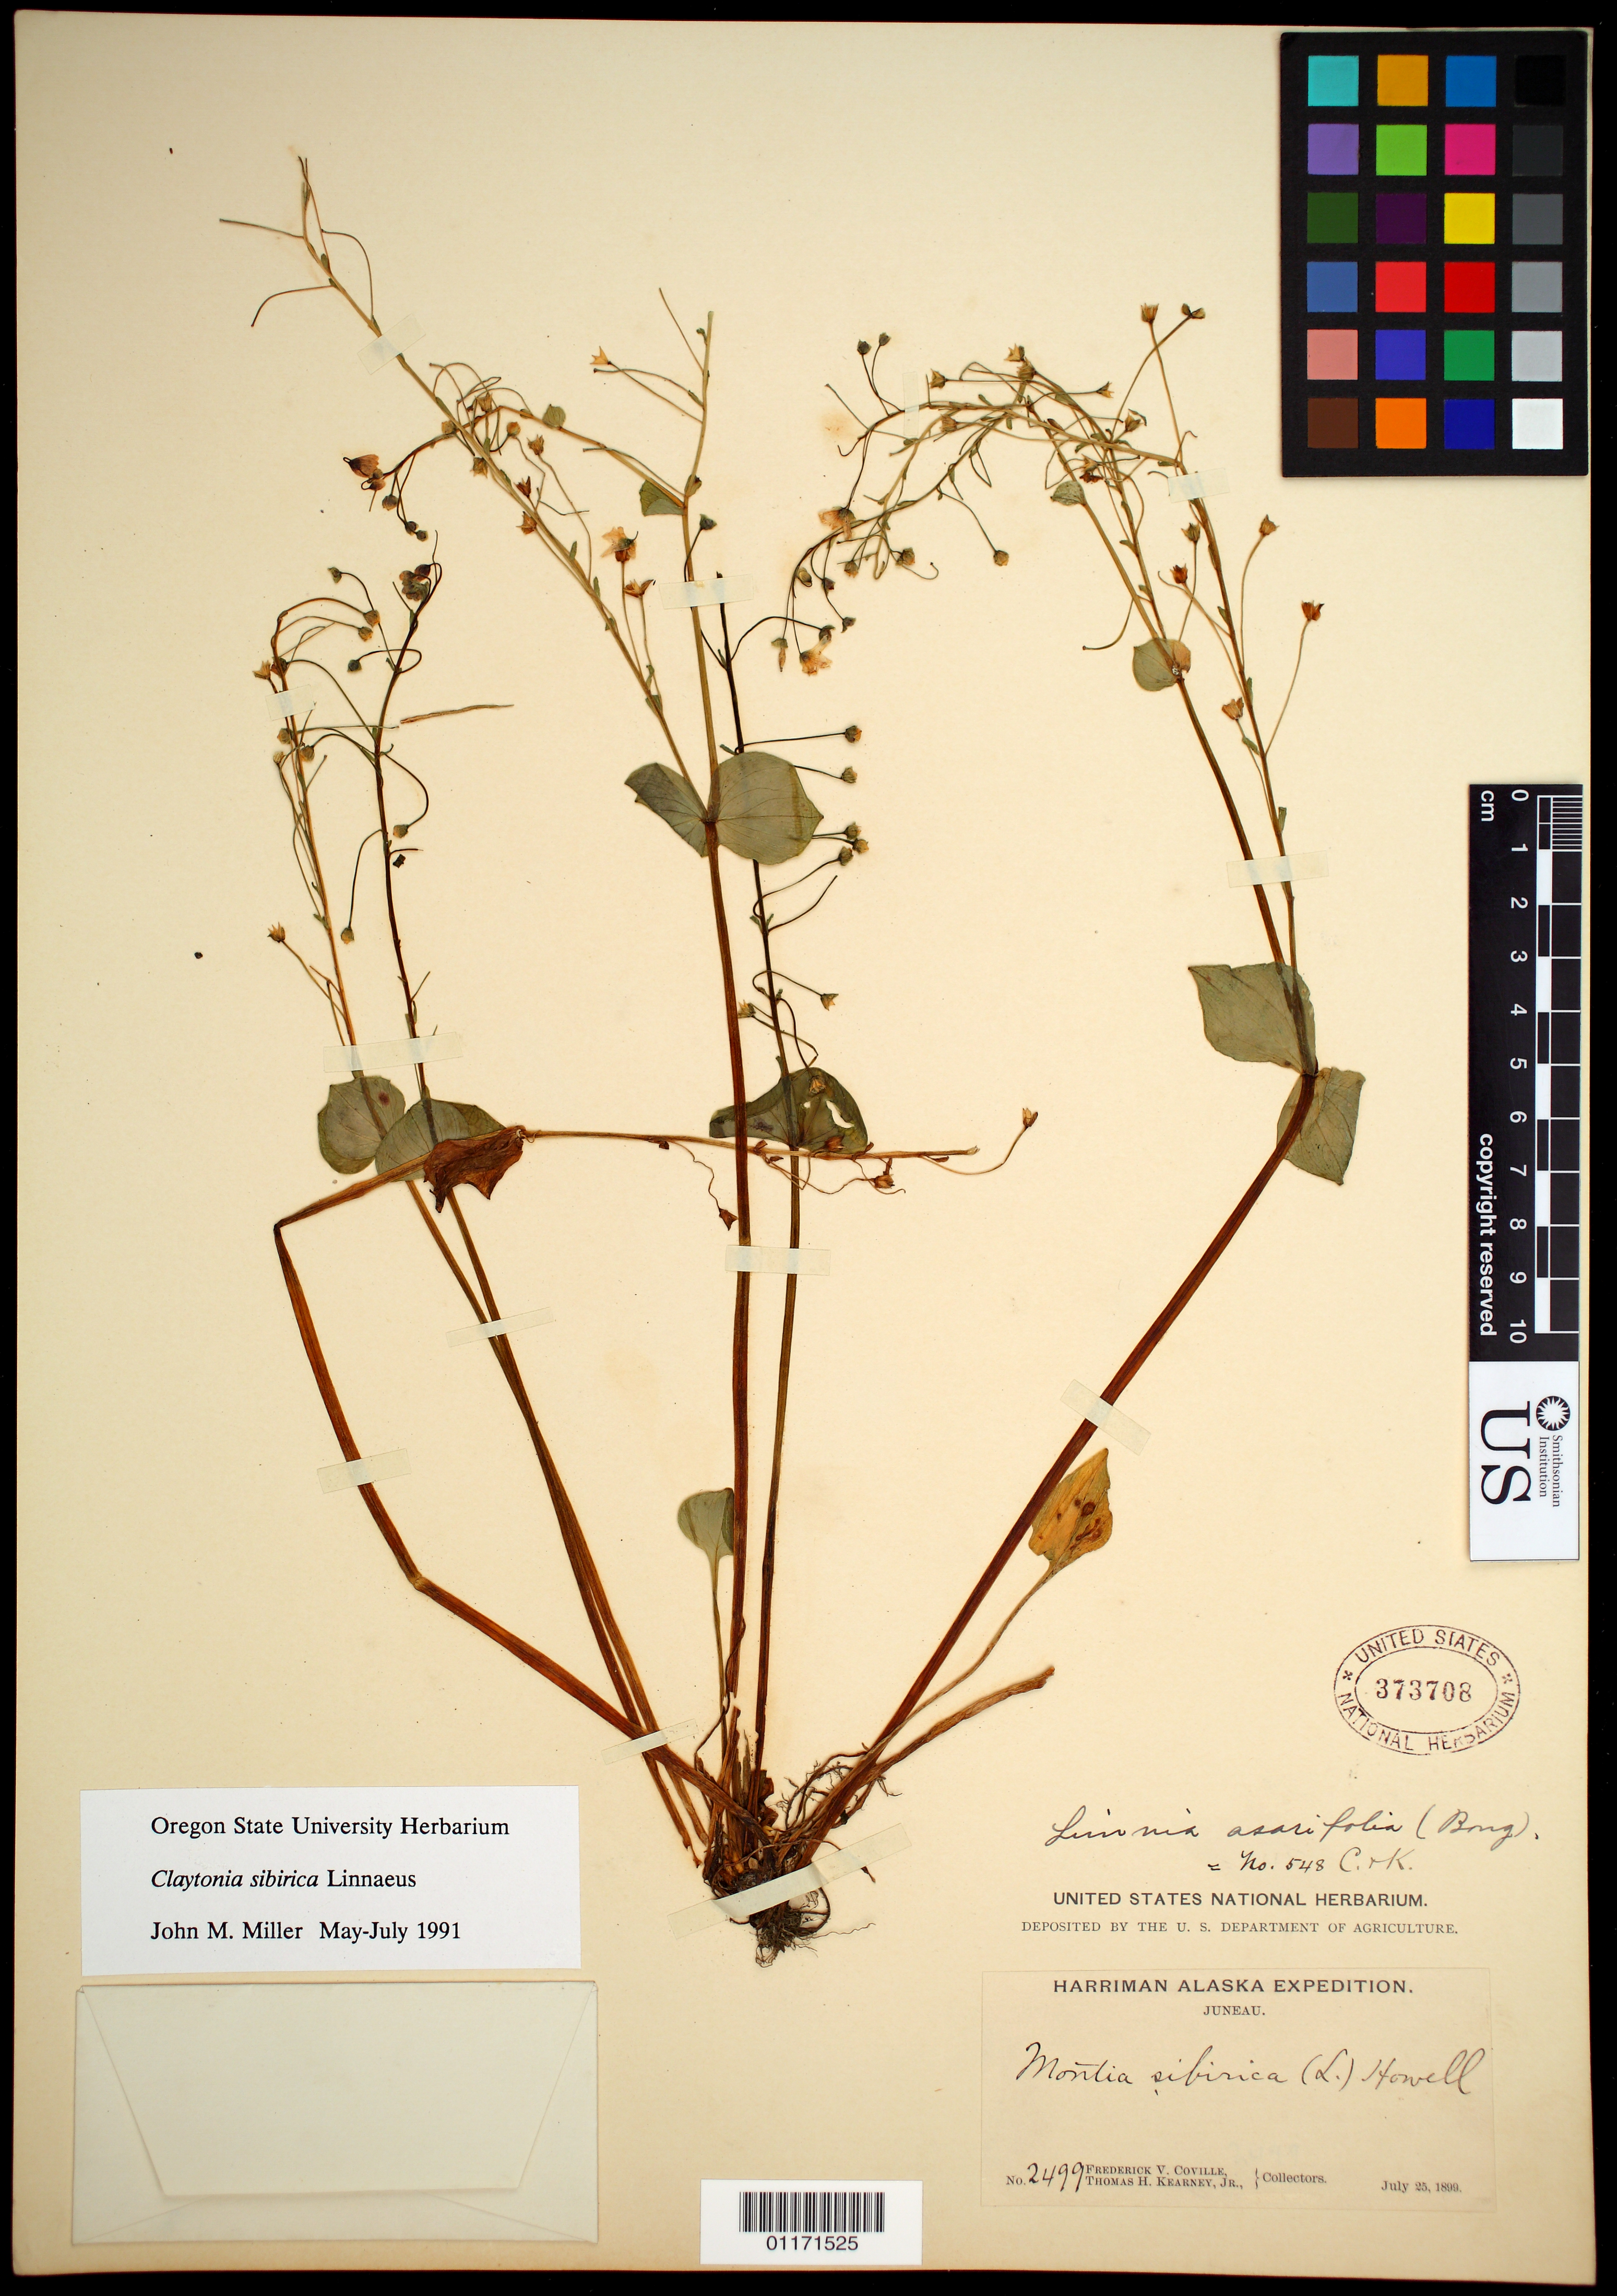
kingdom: Plantae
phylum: Tracheophyta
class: Magnoliopsida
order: Caryophyllales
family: Montiaceae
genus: Claytonia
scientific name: Claytonia sibirica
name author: L.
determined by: Miller, John M.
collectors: F. V. Coville & T. H. Kearney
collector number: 2499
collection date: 1899-07-25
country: United States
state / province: Alaska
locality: Juneau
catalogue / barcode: US 373708